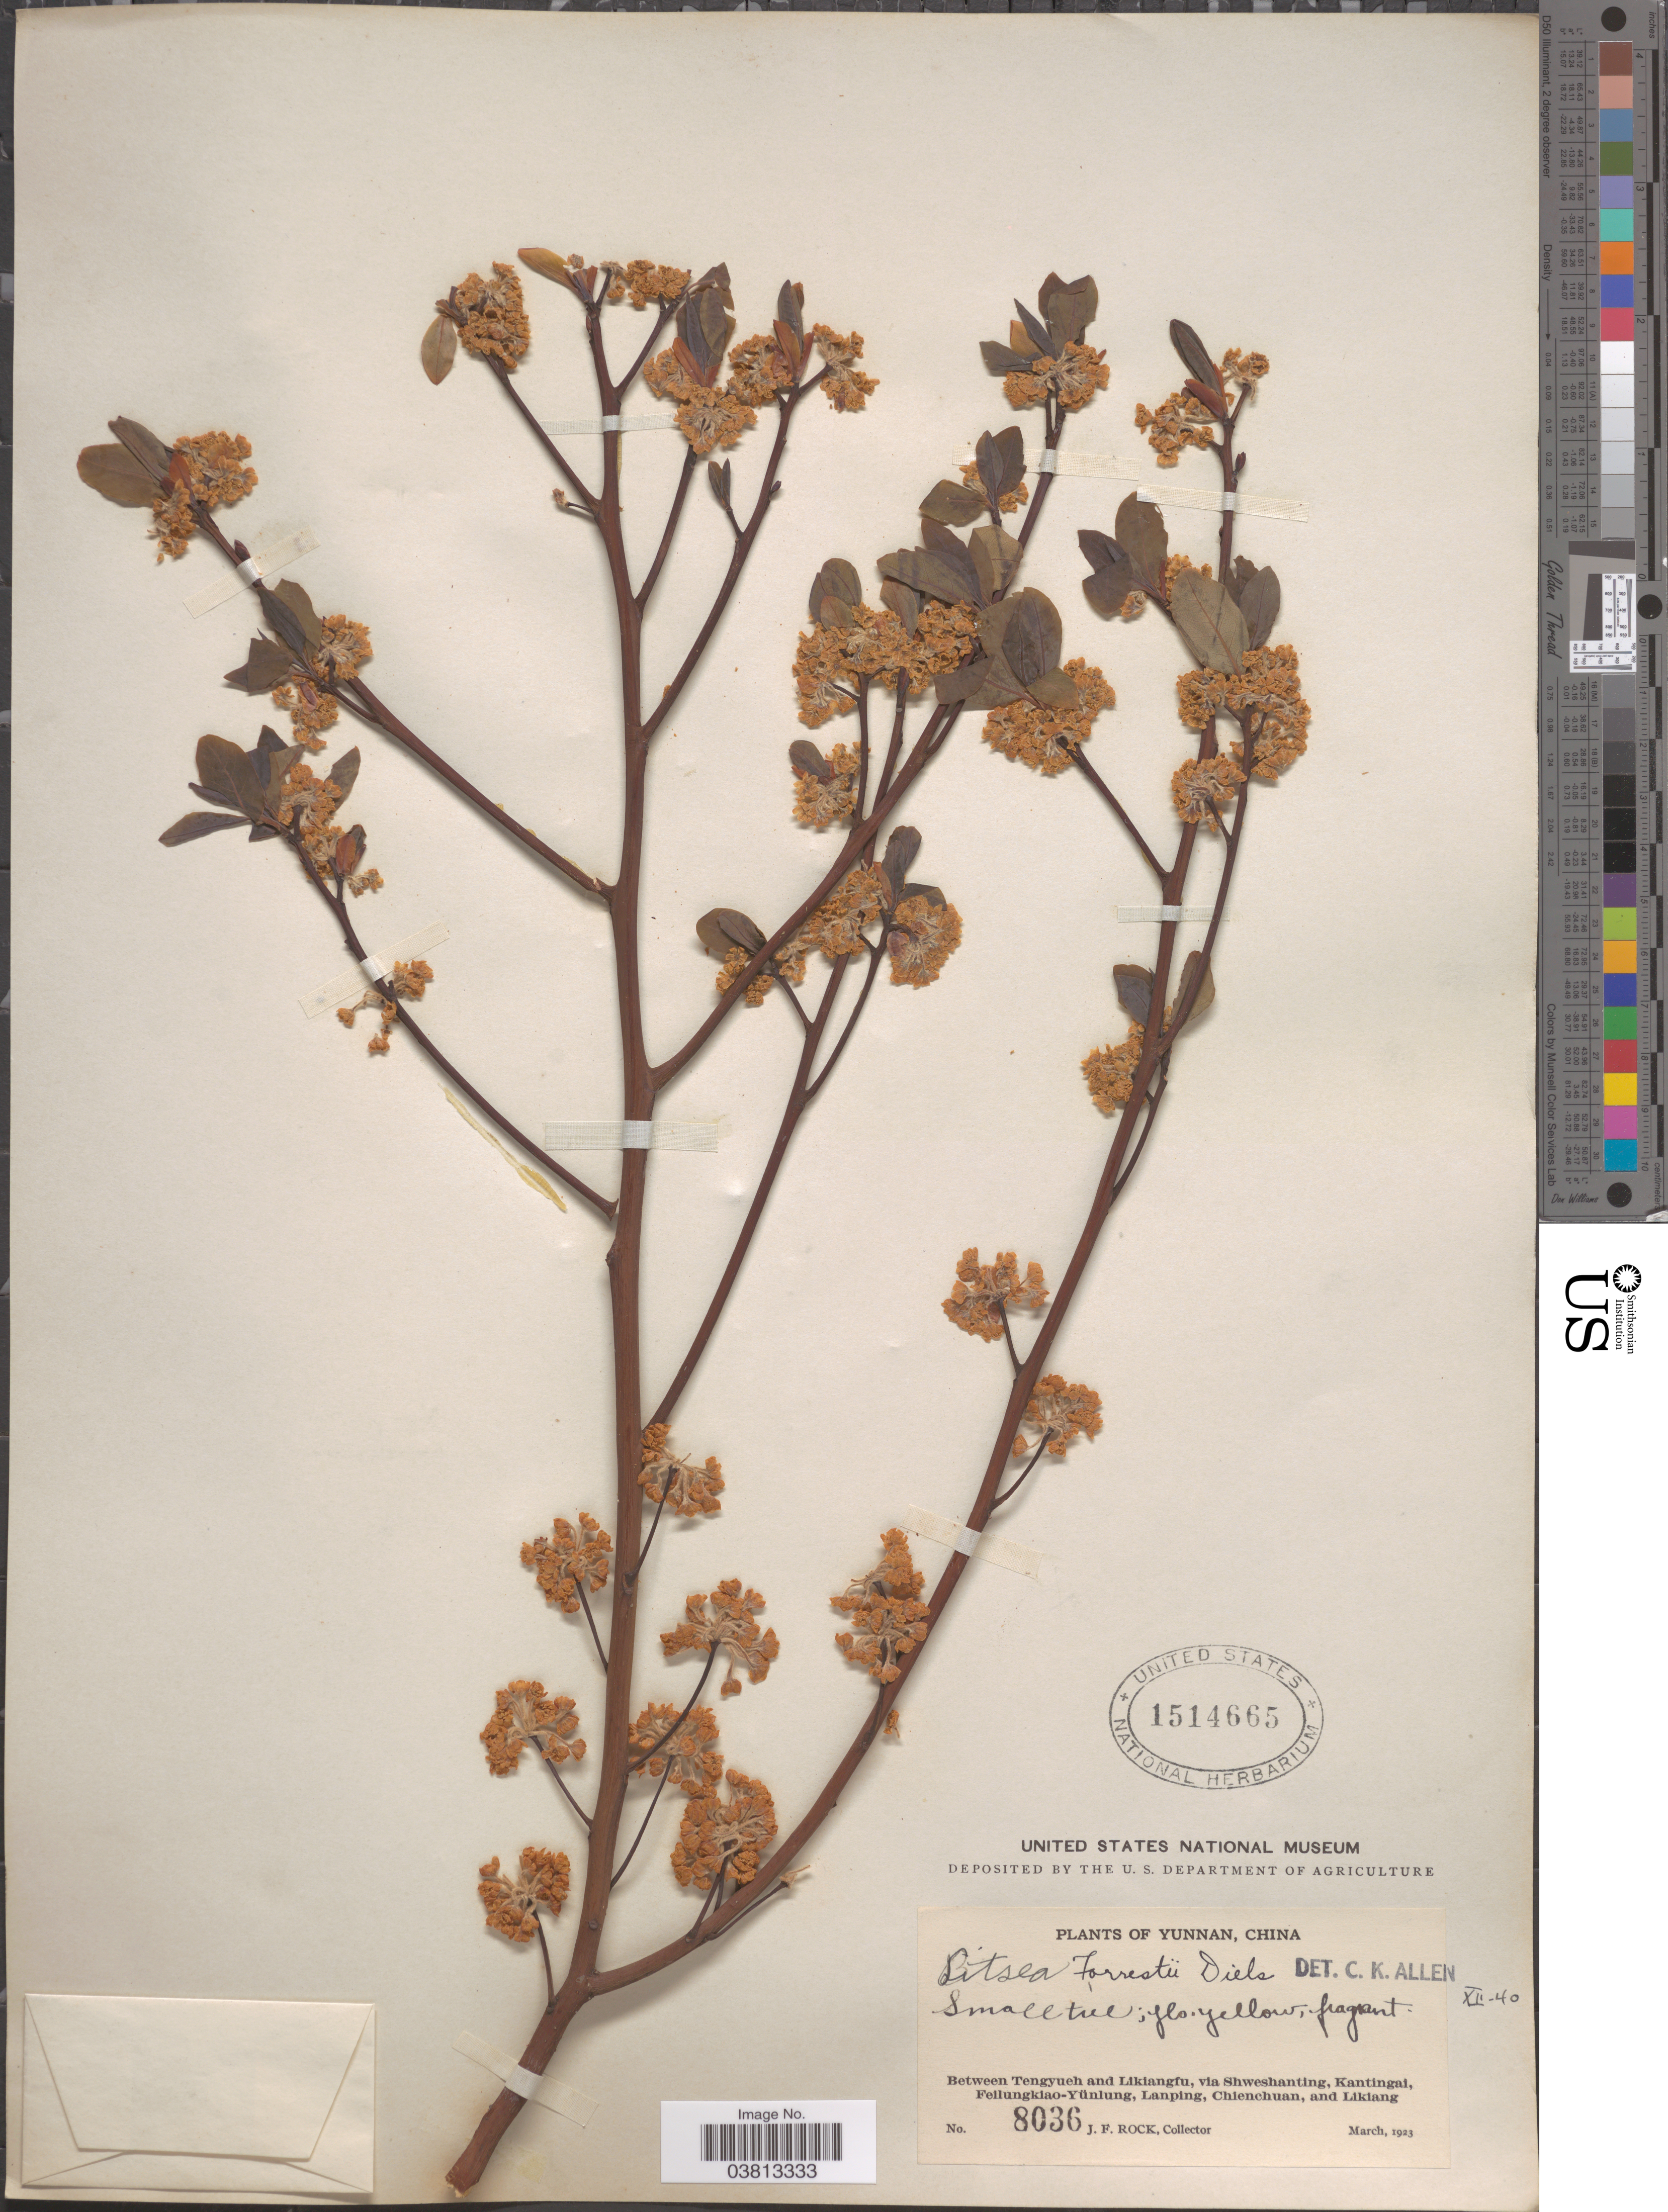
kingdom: Plantae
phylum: Tracheophyta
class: Magnoliopsida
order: Laurales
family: Lauraceae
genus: Litsea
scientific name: Litsea forrestii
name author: Diels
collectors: J. Rock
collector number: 8036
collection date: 1923-03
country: China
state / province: Yunnan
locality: Between Tengyueh and Likiangfu, via Shweshanting, Kantingai, Feilungkiao-Yünlung, Lanping, Chienchuan, and Likiang.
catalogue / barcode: US 1514665